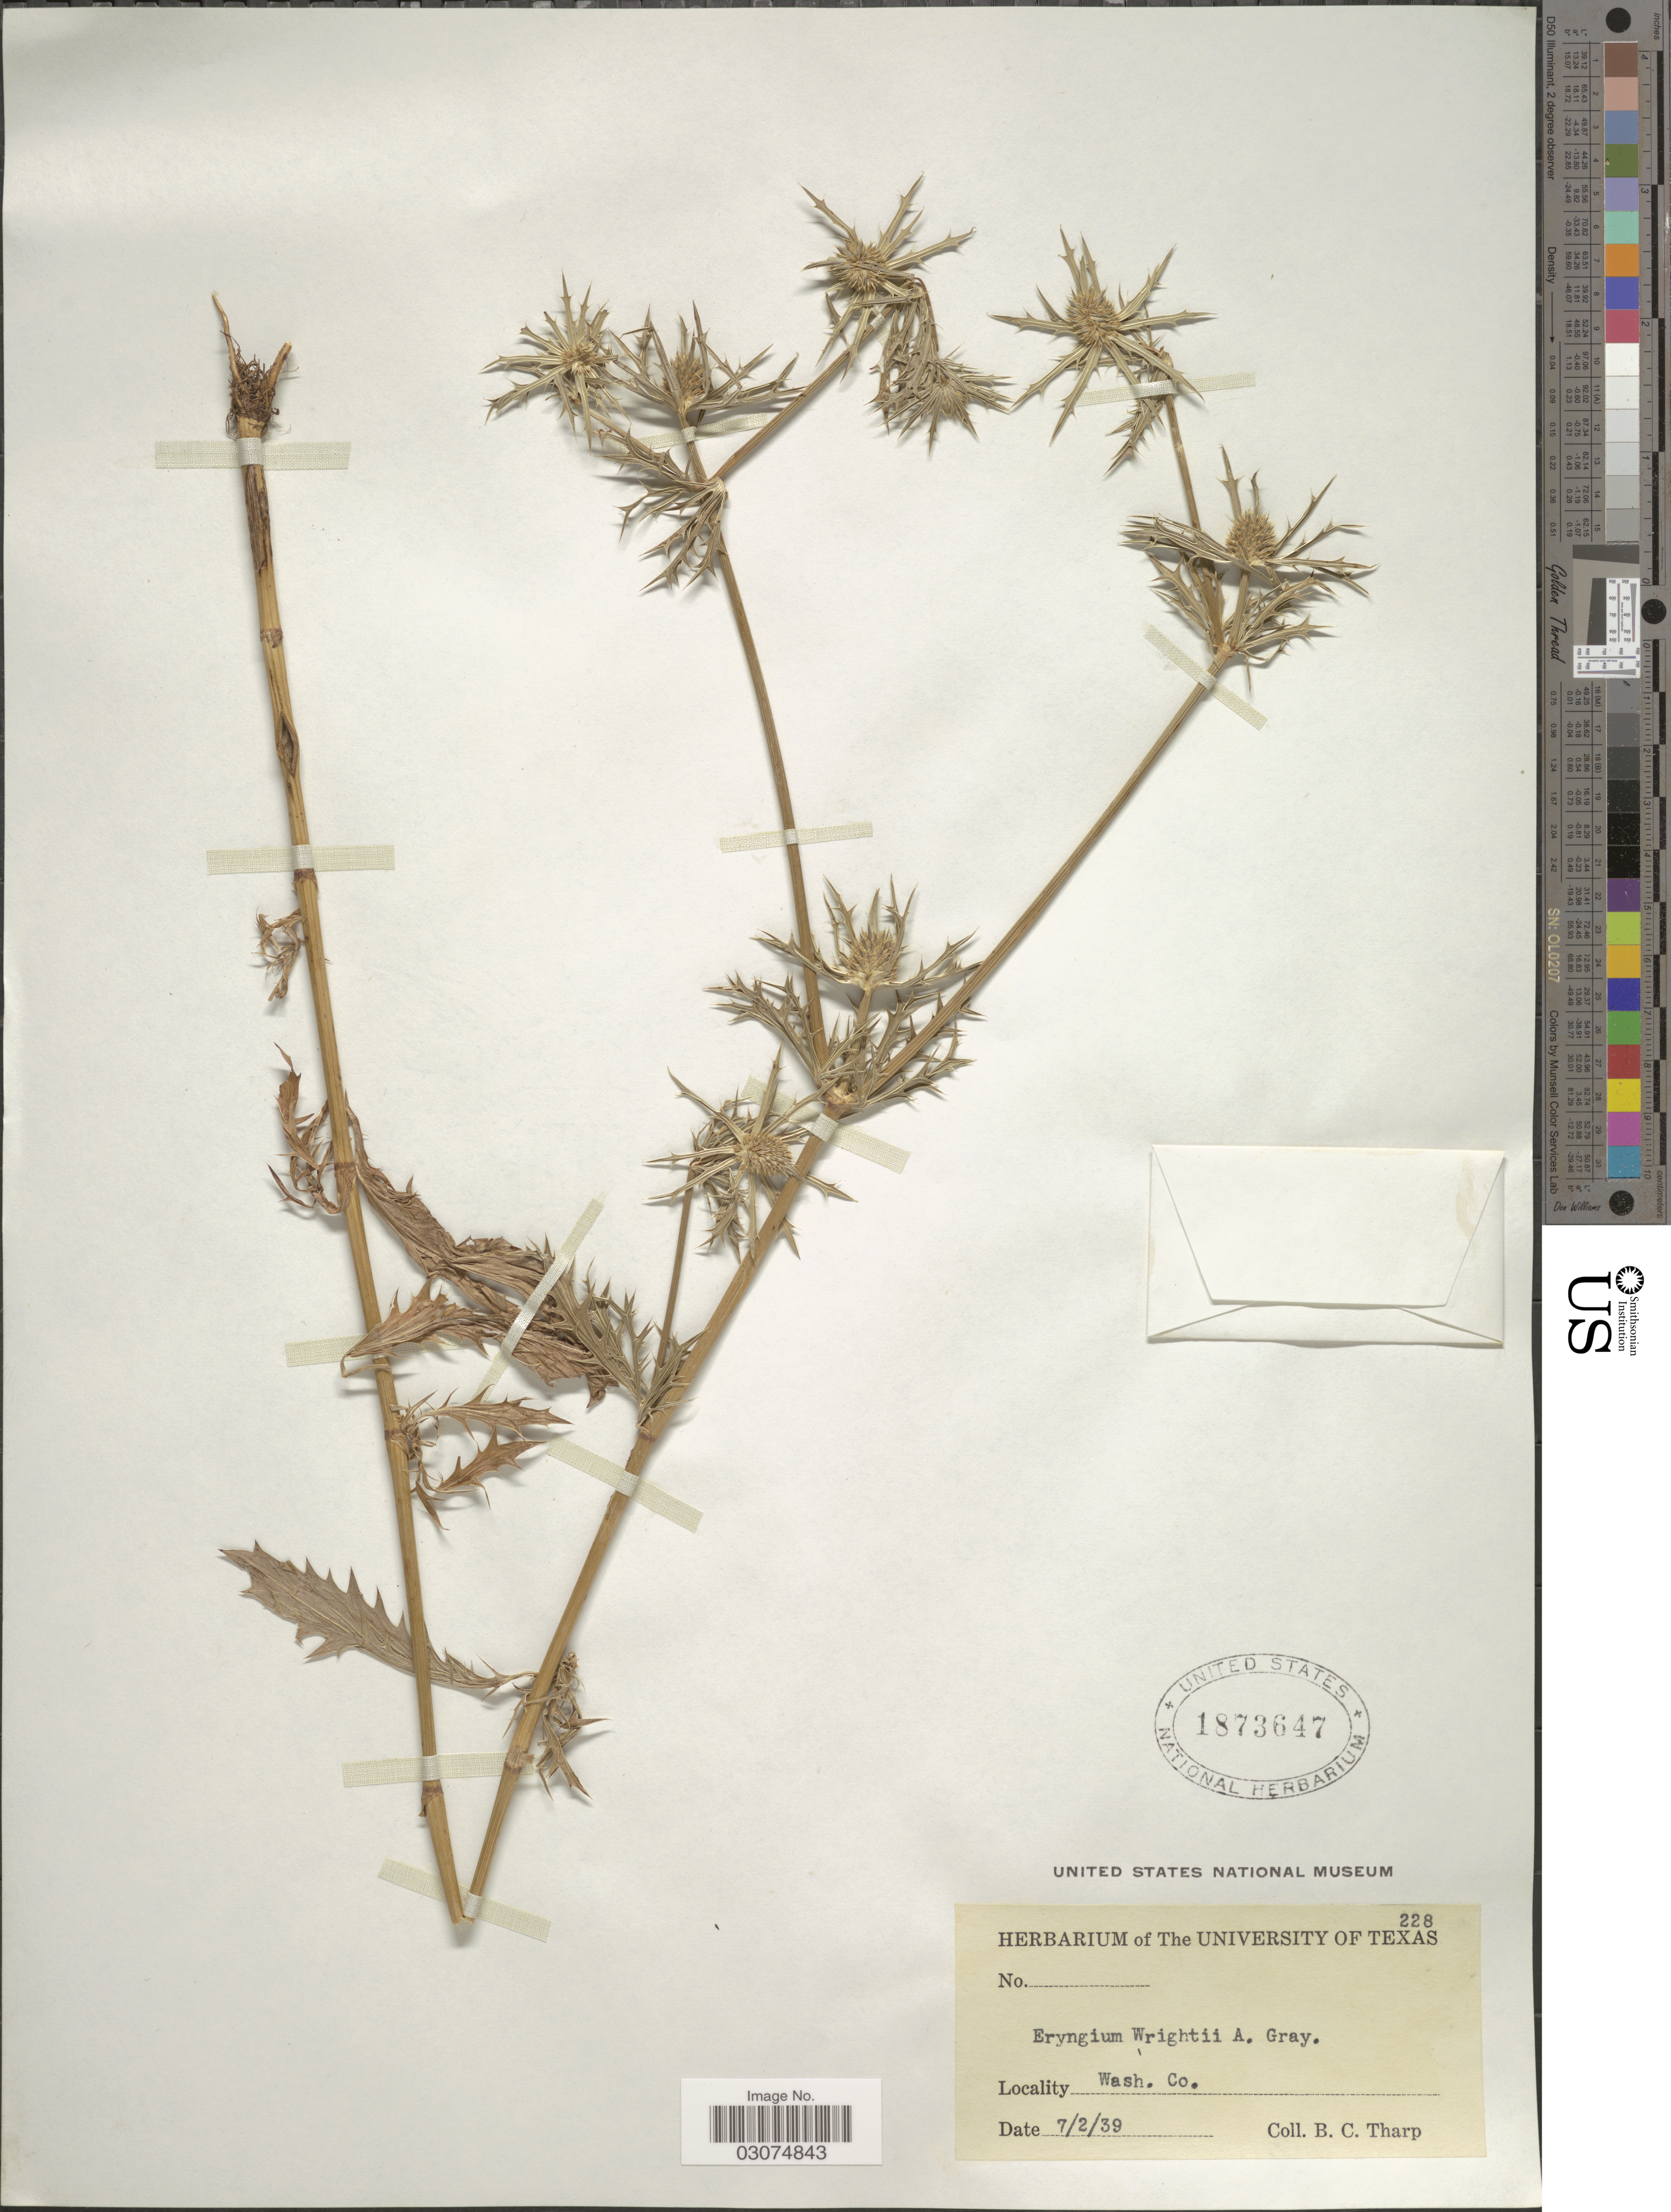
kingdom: Plantae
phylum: Tracheophyta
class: Magnoliopsida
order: Apiales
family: Apiaceae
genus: Eryngium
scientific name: Eryngium heterophyllum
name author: Engelm.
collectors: B. C. Tharp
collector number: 228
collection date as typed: Transcribed d/m/y: 2/7/39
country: United States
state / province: Texas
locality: Wash. Co.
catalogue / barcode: US 1873647